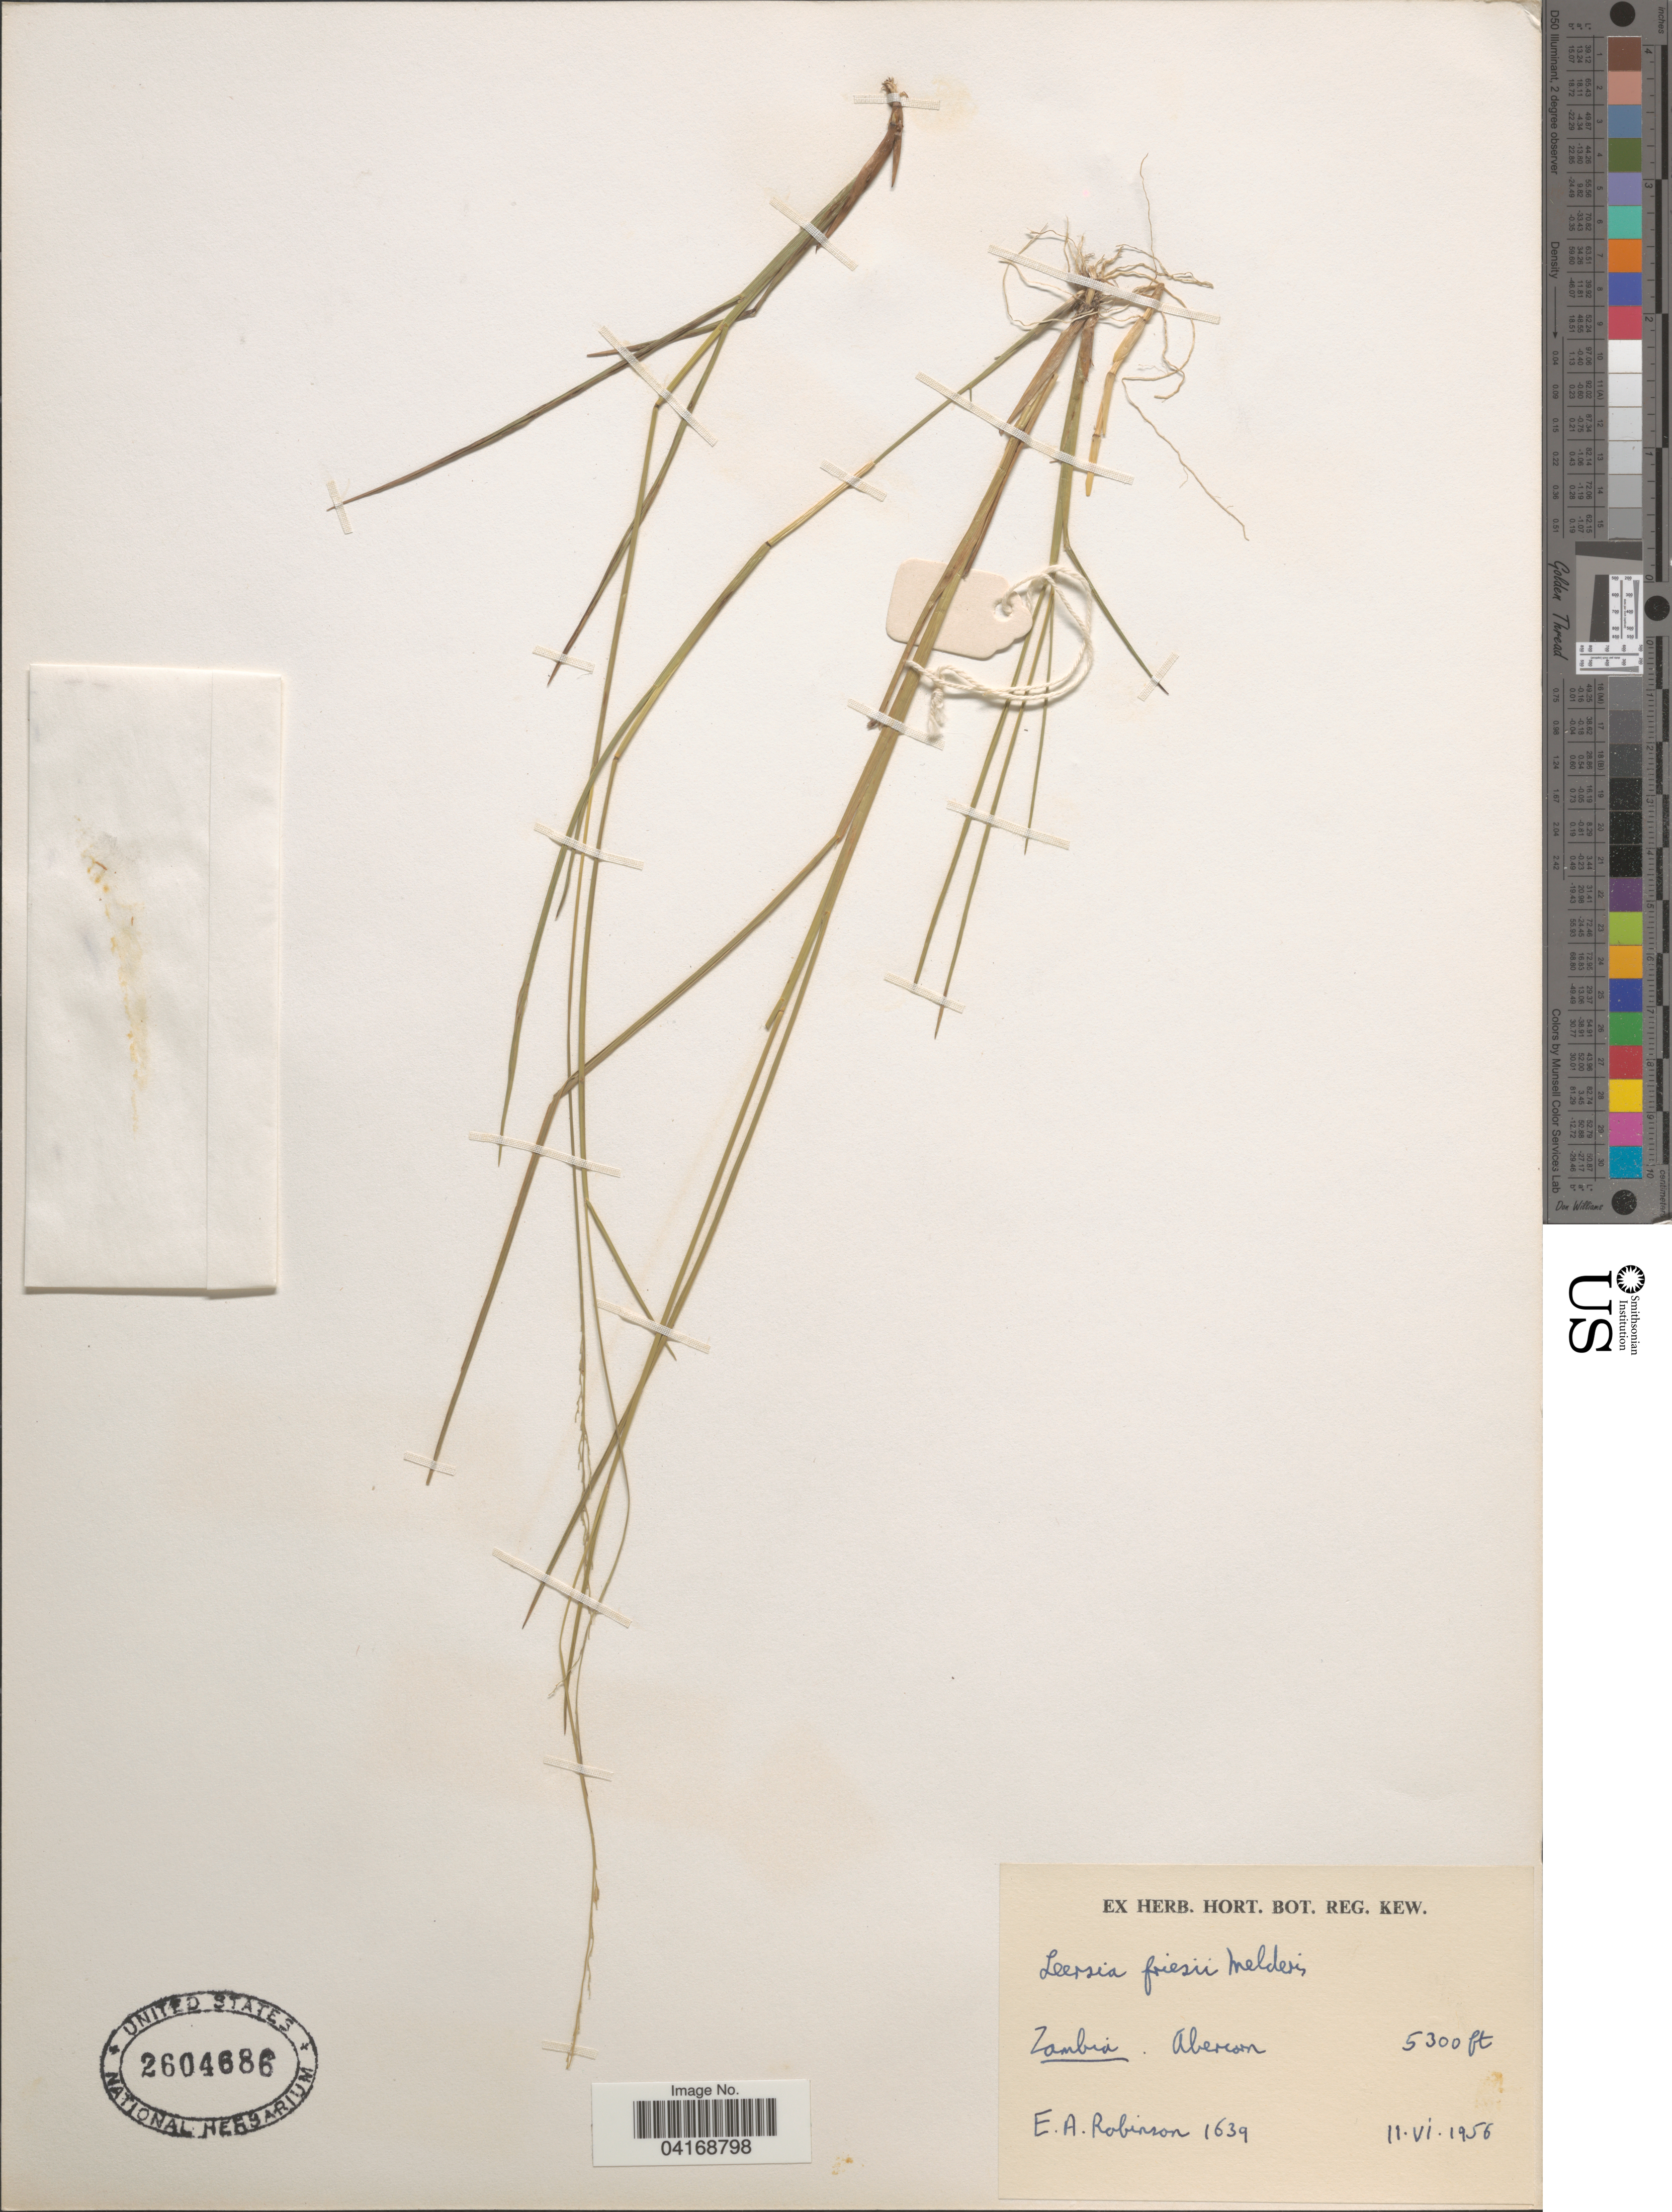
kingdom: Plantae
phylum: Tracheophyta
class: Liliopsida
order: Poales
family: Poaceae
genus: Leersia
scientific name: Leersia friesii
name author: Melderis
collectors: E. A. Robinson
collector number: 1639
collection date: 1956-06-11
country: Zambia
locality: Abercorn.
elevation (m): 1615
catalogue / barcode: US 2604686